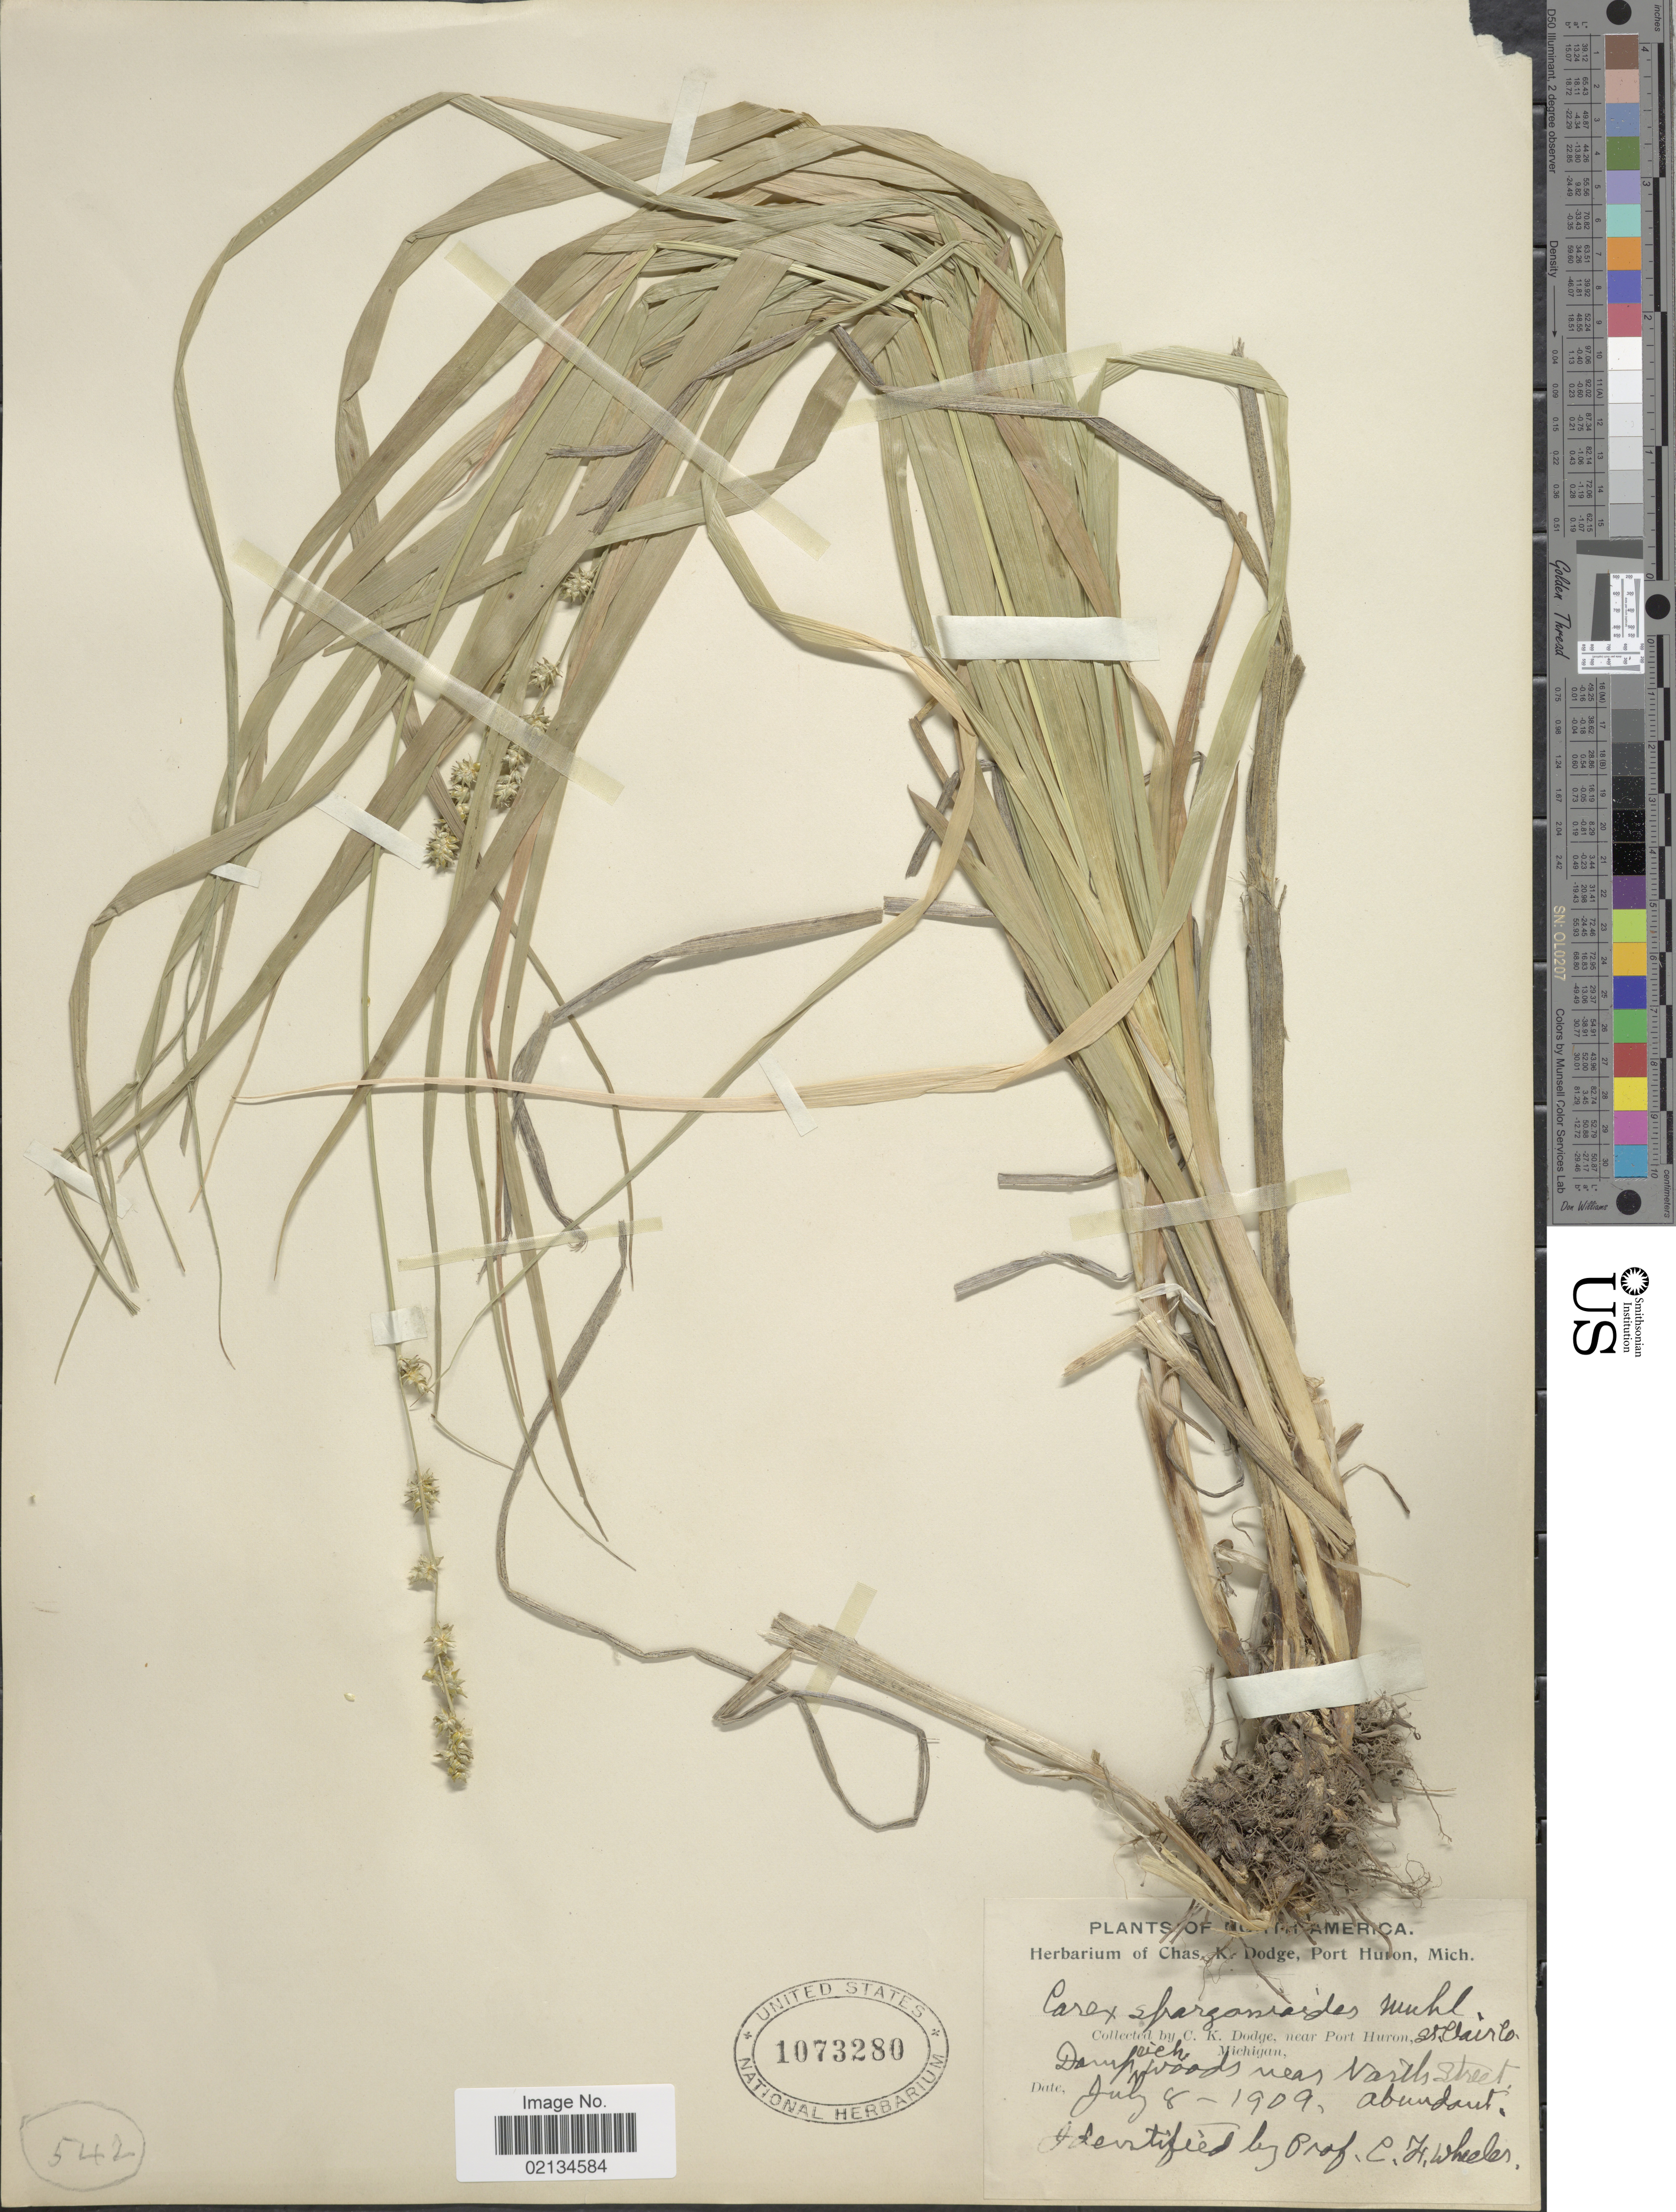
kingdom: Plantae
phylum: Tracheophyta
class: Liliopsida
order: Poales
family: Cyperaceae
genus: Carex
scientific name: Carex sparganioides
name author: Muhl. ex Willd.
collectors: C. K. Dodge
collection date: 1909-07-08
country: United States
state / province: Michigan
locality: Near Port Huron, St. Clair Co., damp woods near North Street.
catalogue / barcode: US 1073280